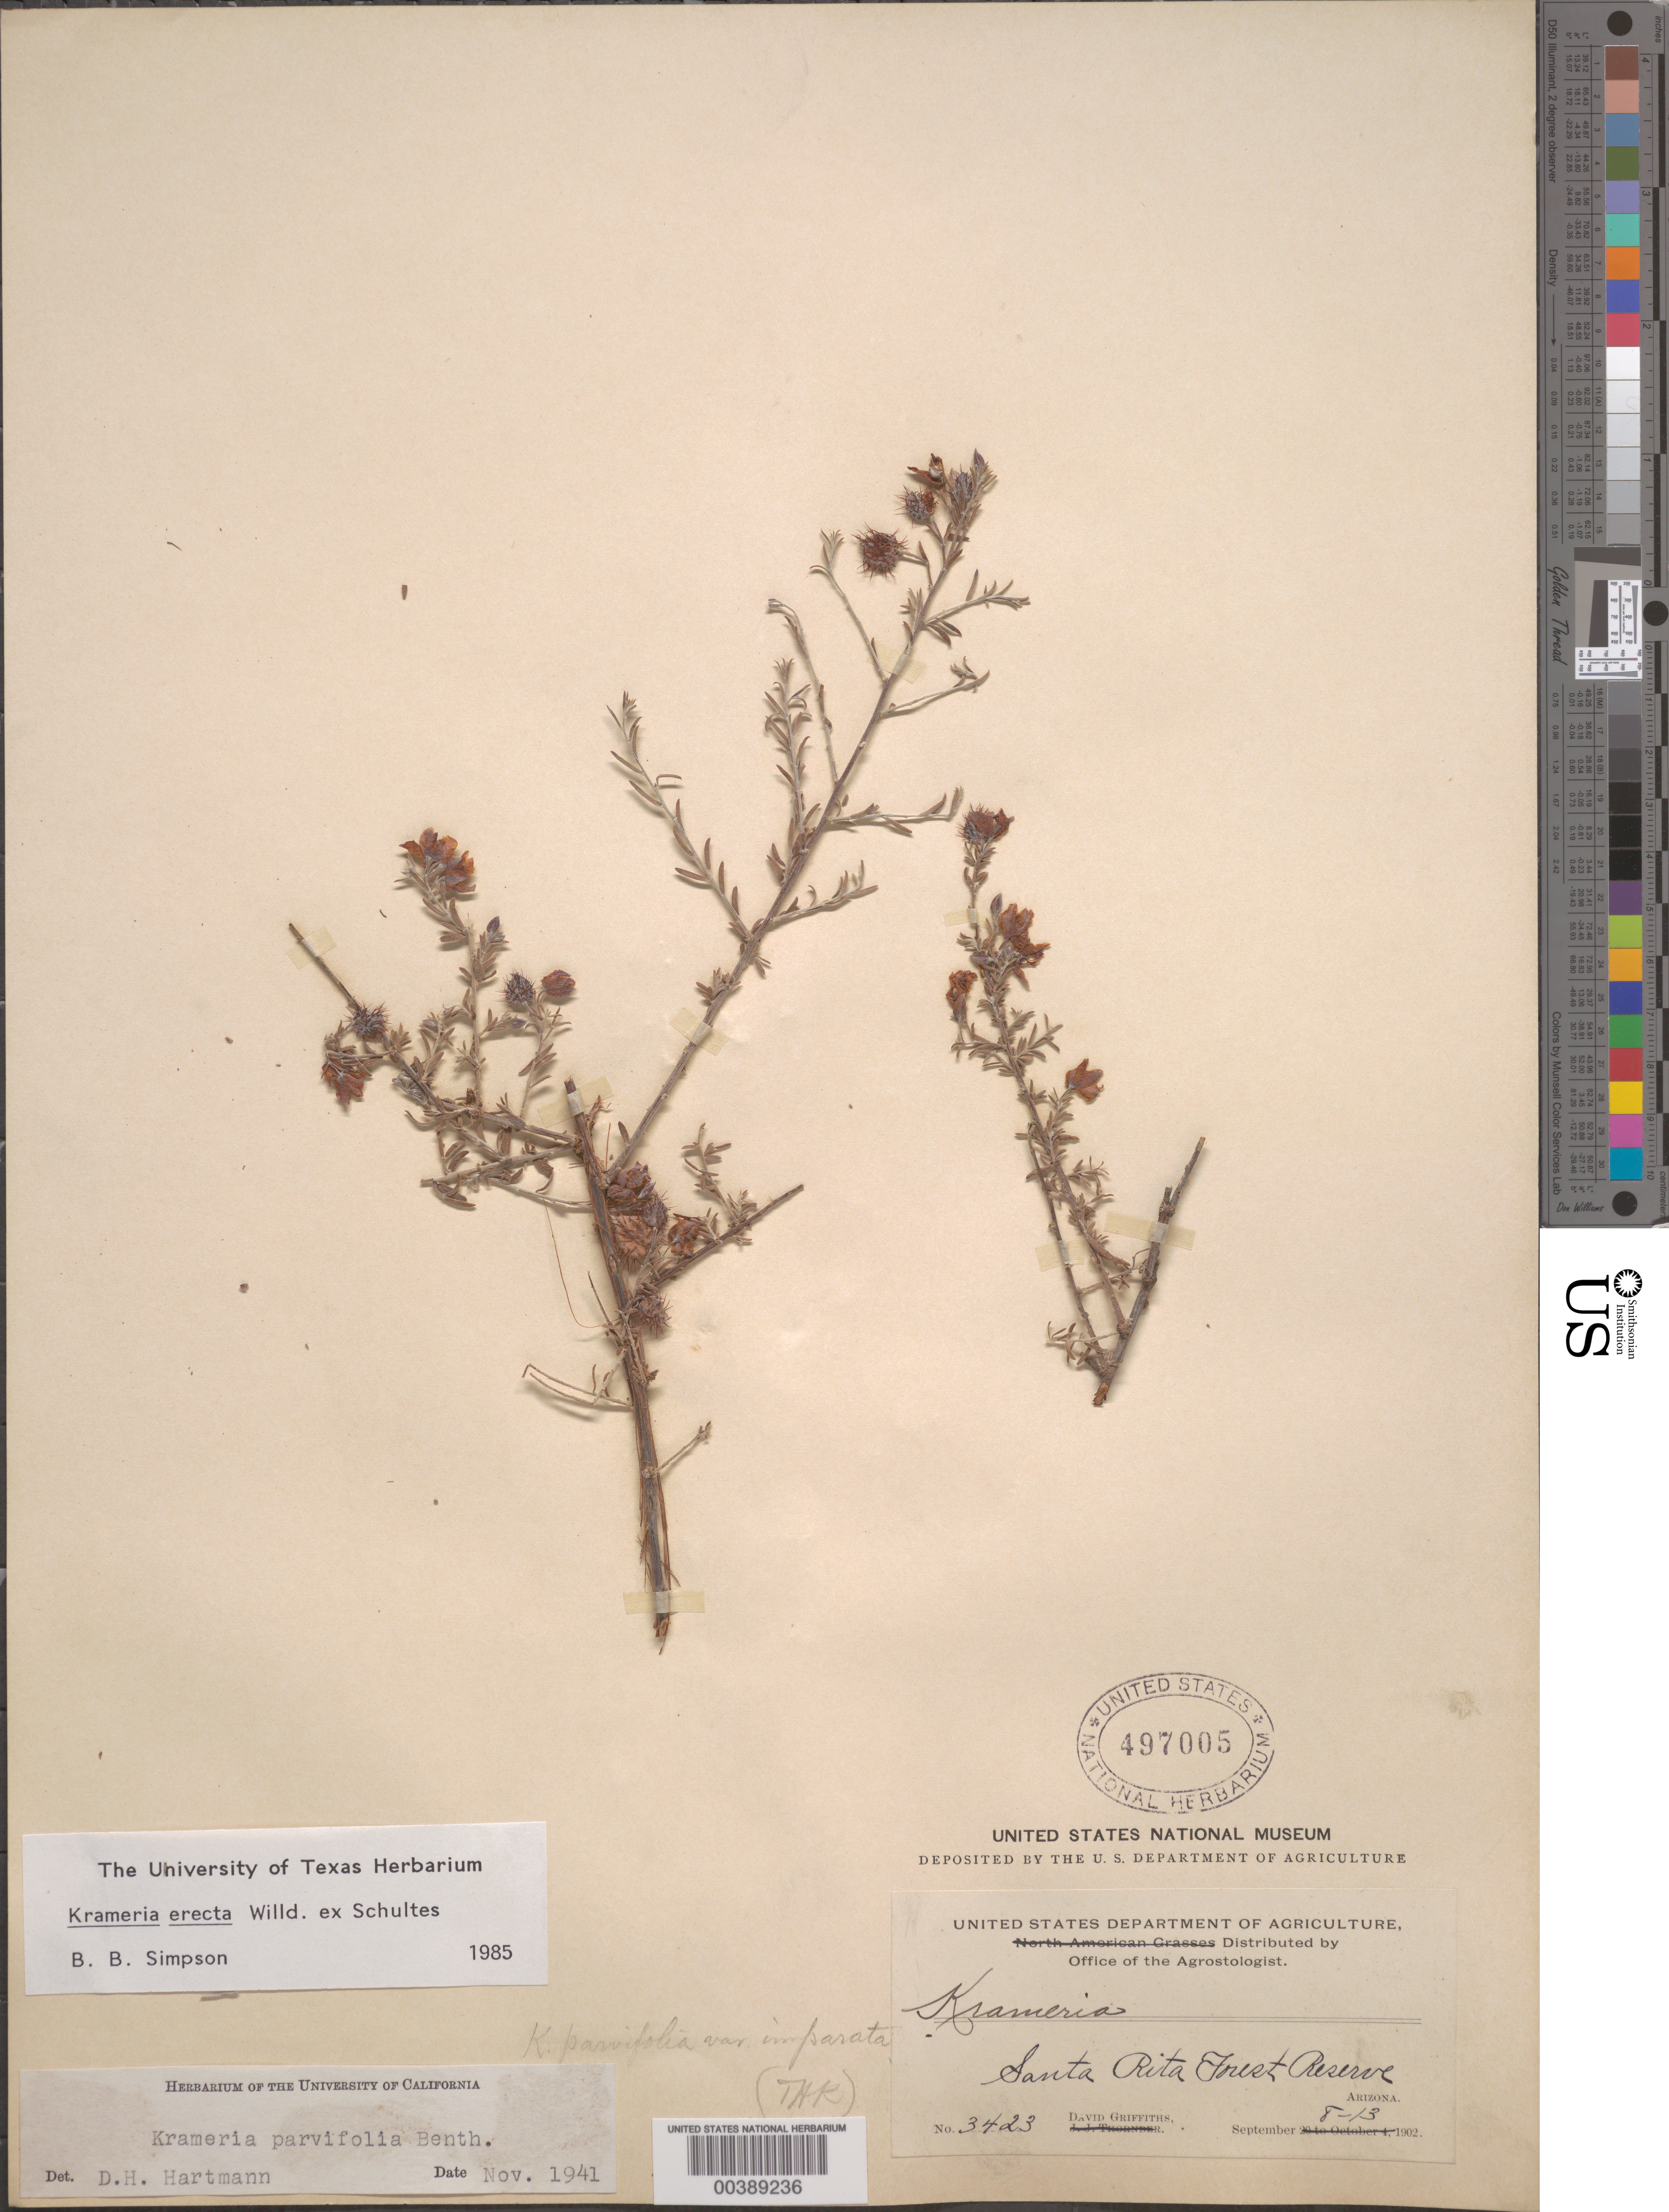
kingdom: Plantae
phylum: Tracheophyta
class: Magnoliopsida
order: Zygophyllales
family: Krameriaceae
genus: Krameria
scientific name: Krameria erecta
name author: Willd. ex Schult.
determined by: Simpson, B. B.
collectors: D. Griffiths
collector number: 3423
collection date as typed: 08 Sep 1902 to 13 Sep 1902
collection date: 1902-09-08/1902-09-13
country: United States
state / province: Arizona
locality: Santa rita forest reserve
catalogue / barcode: US 497005